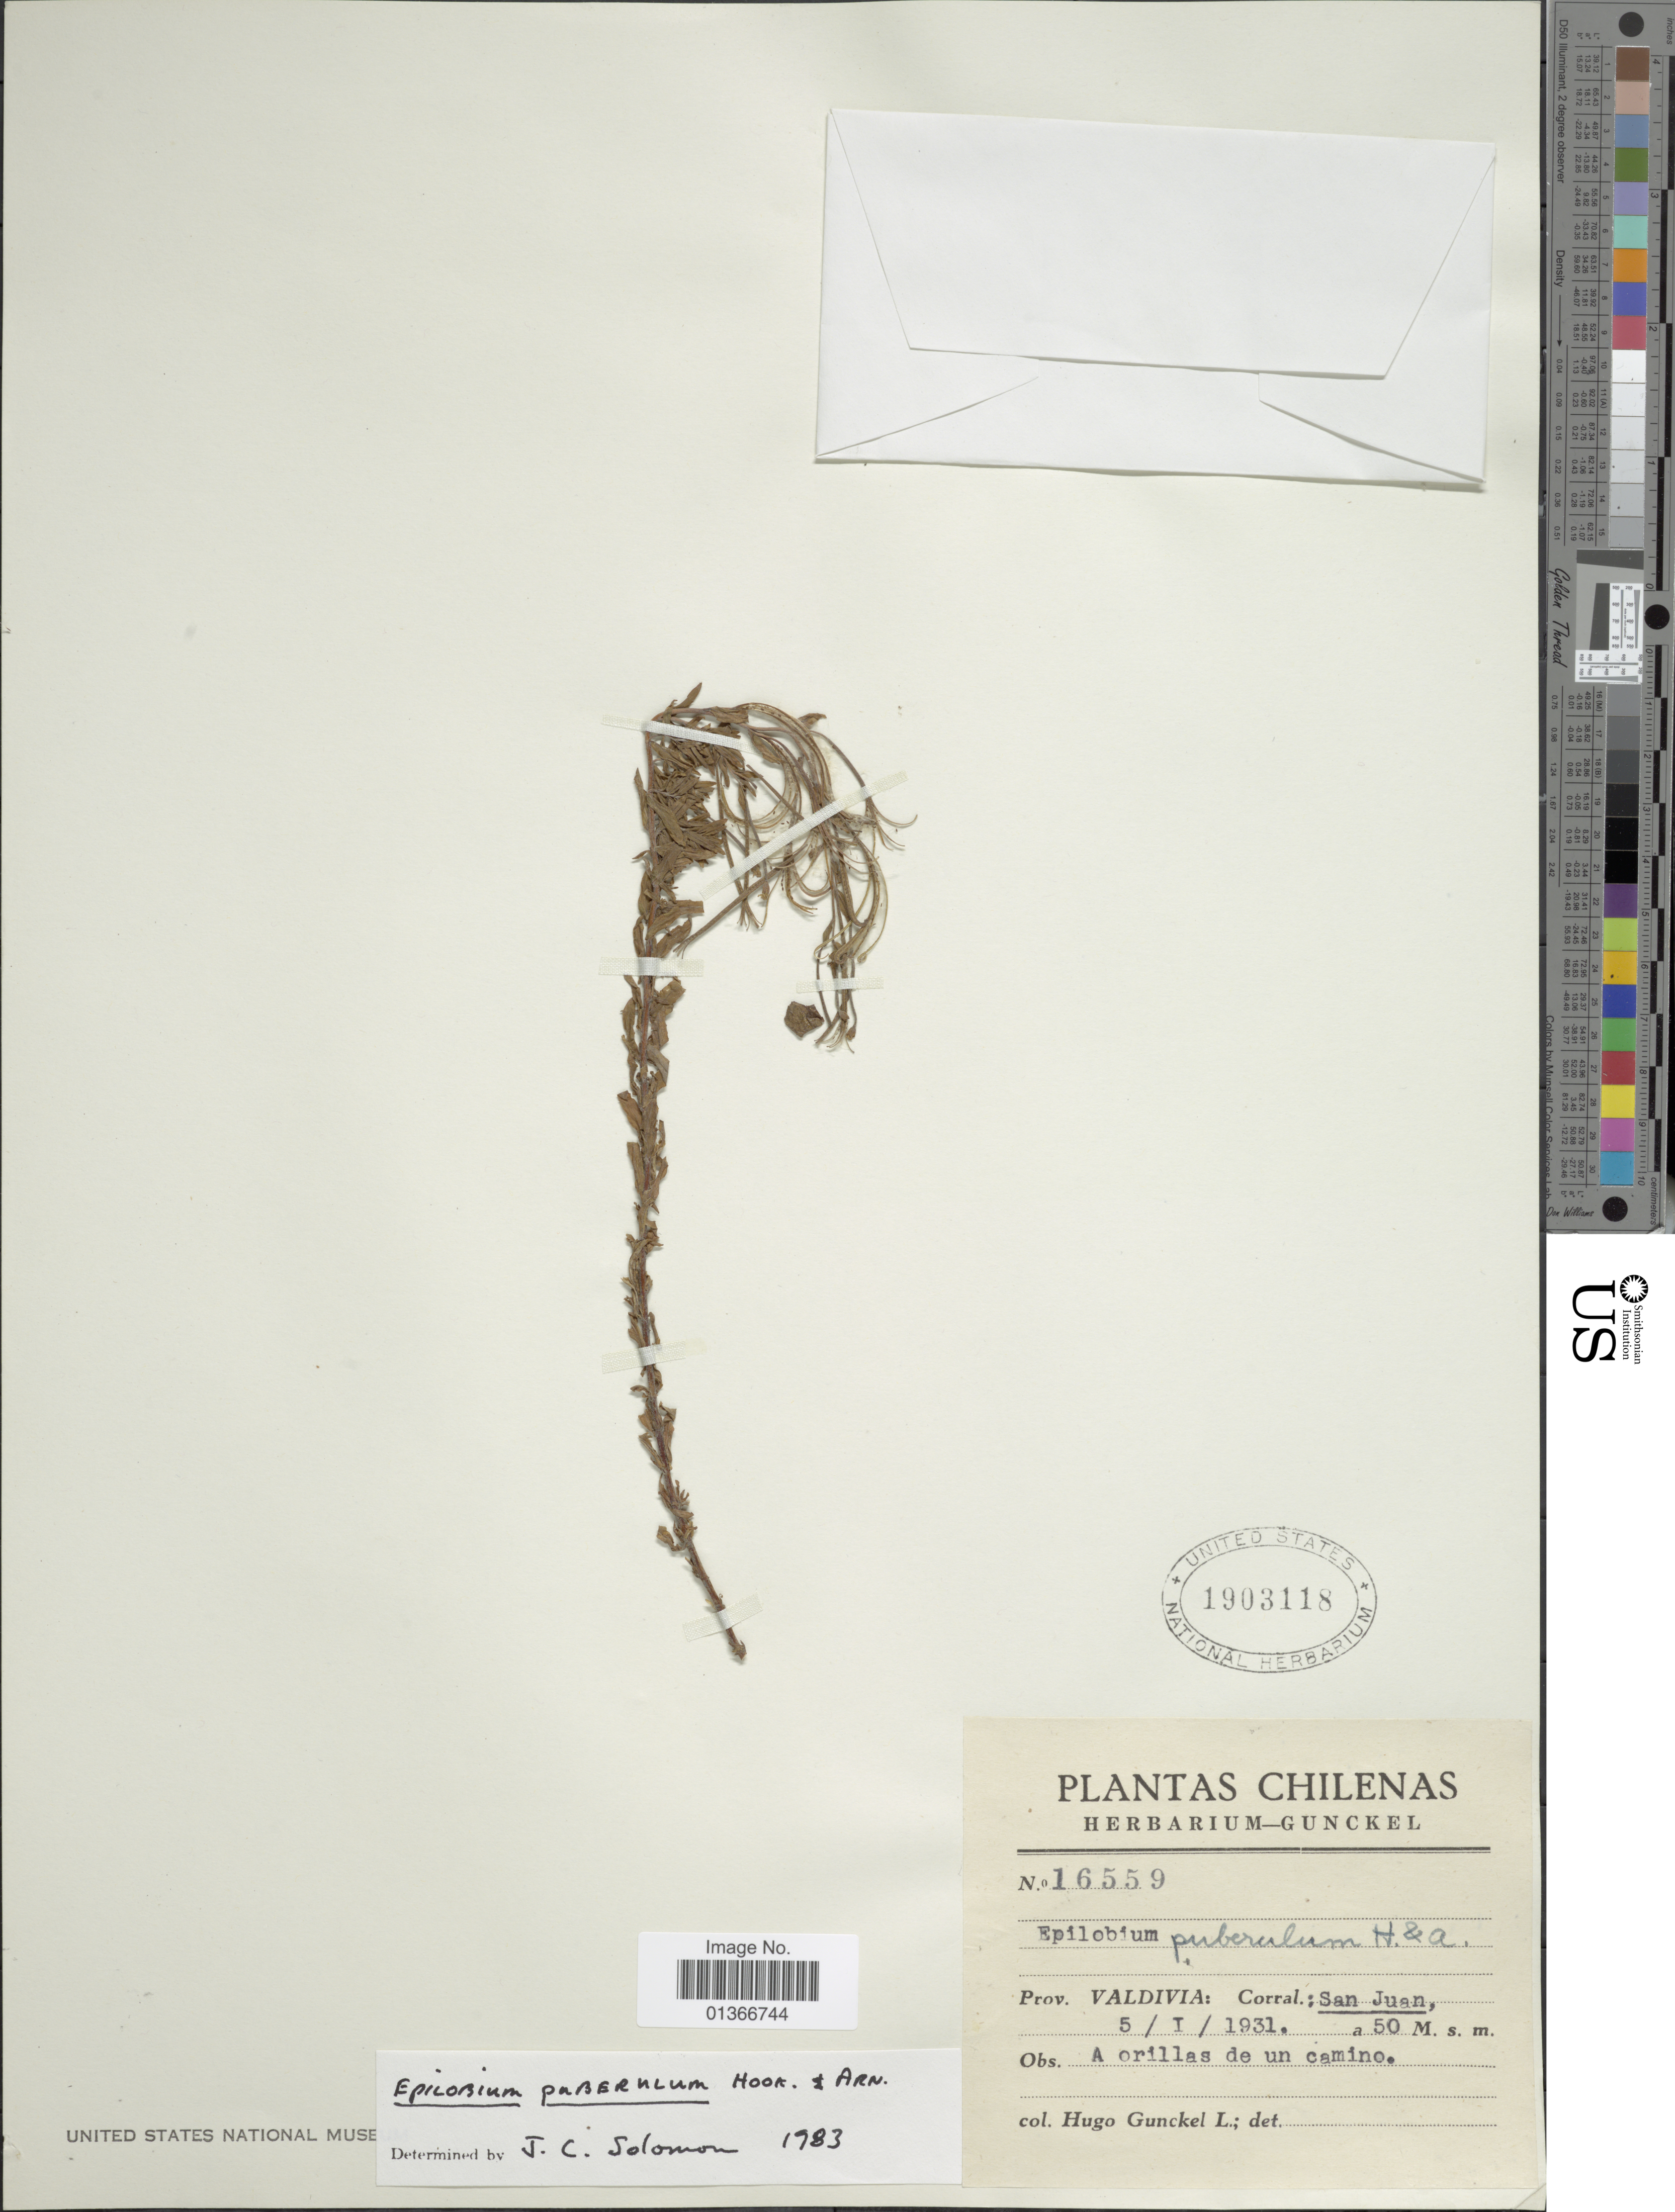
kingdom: Plantae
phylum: Tracheophyta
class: Magnoliopsida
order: Myrtales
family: Onagraceae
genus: Epilobium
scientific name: Epilobium puberulum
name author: Hook. & Arn.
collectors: H. Gunckel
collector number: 16559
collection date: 1931-01-05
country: Chile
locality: Valdivia: Corral.: San Juan.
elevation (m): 50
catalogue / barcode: US 1903118